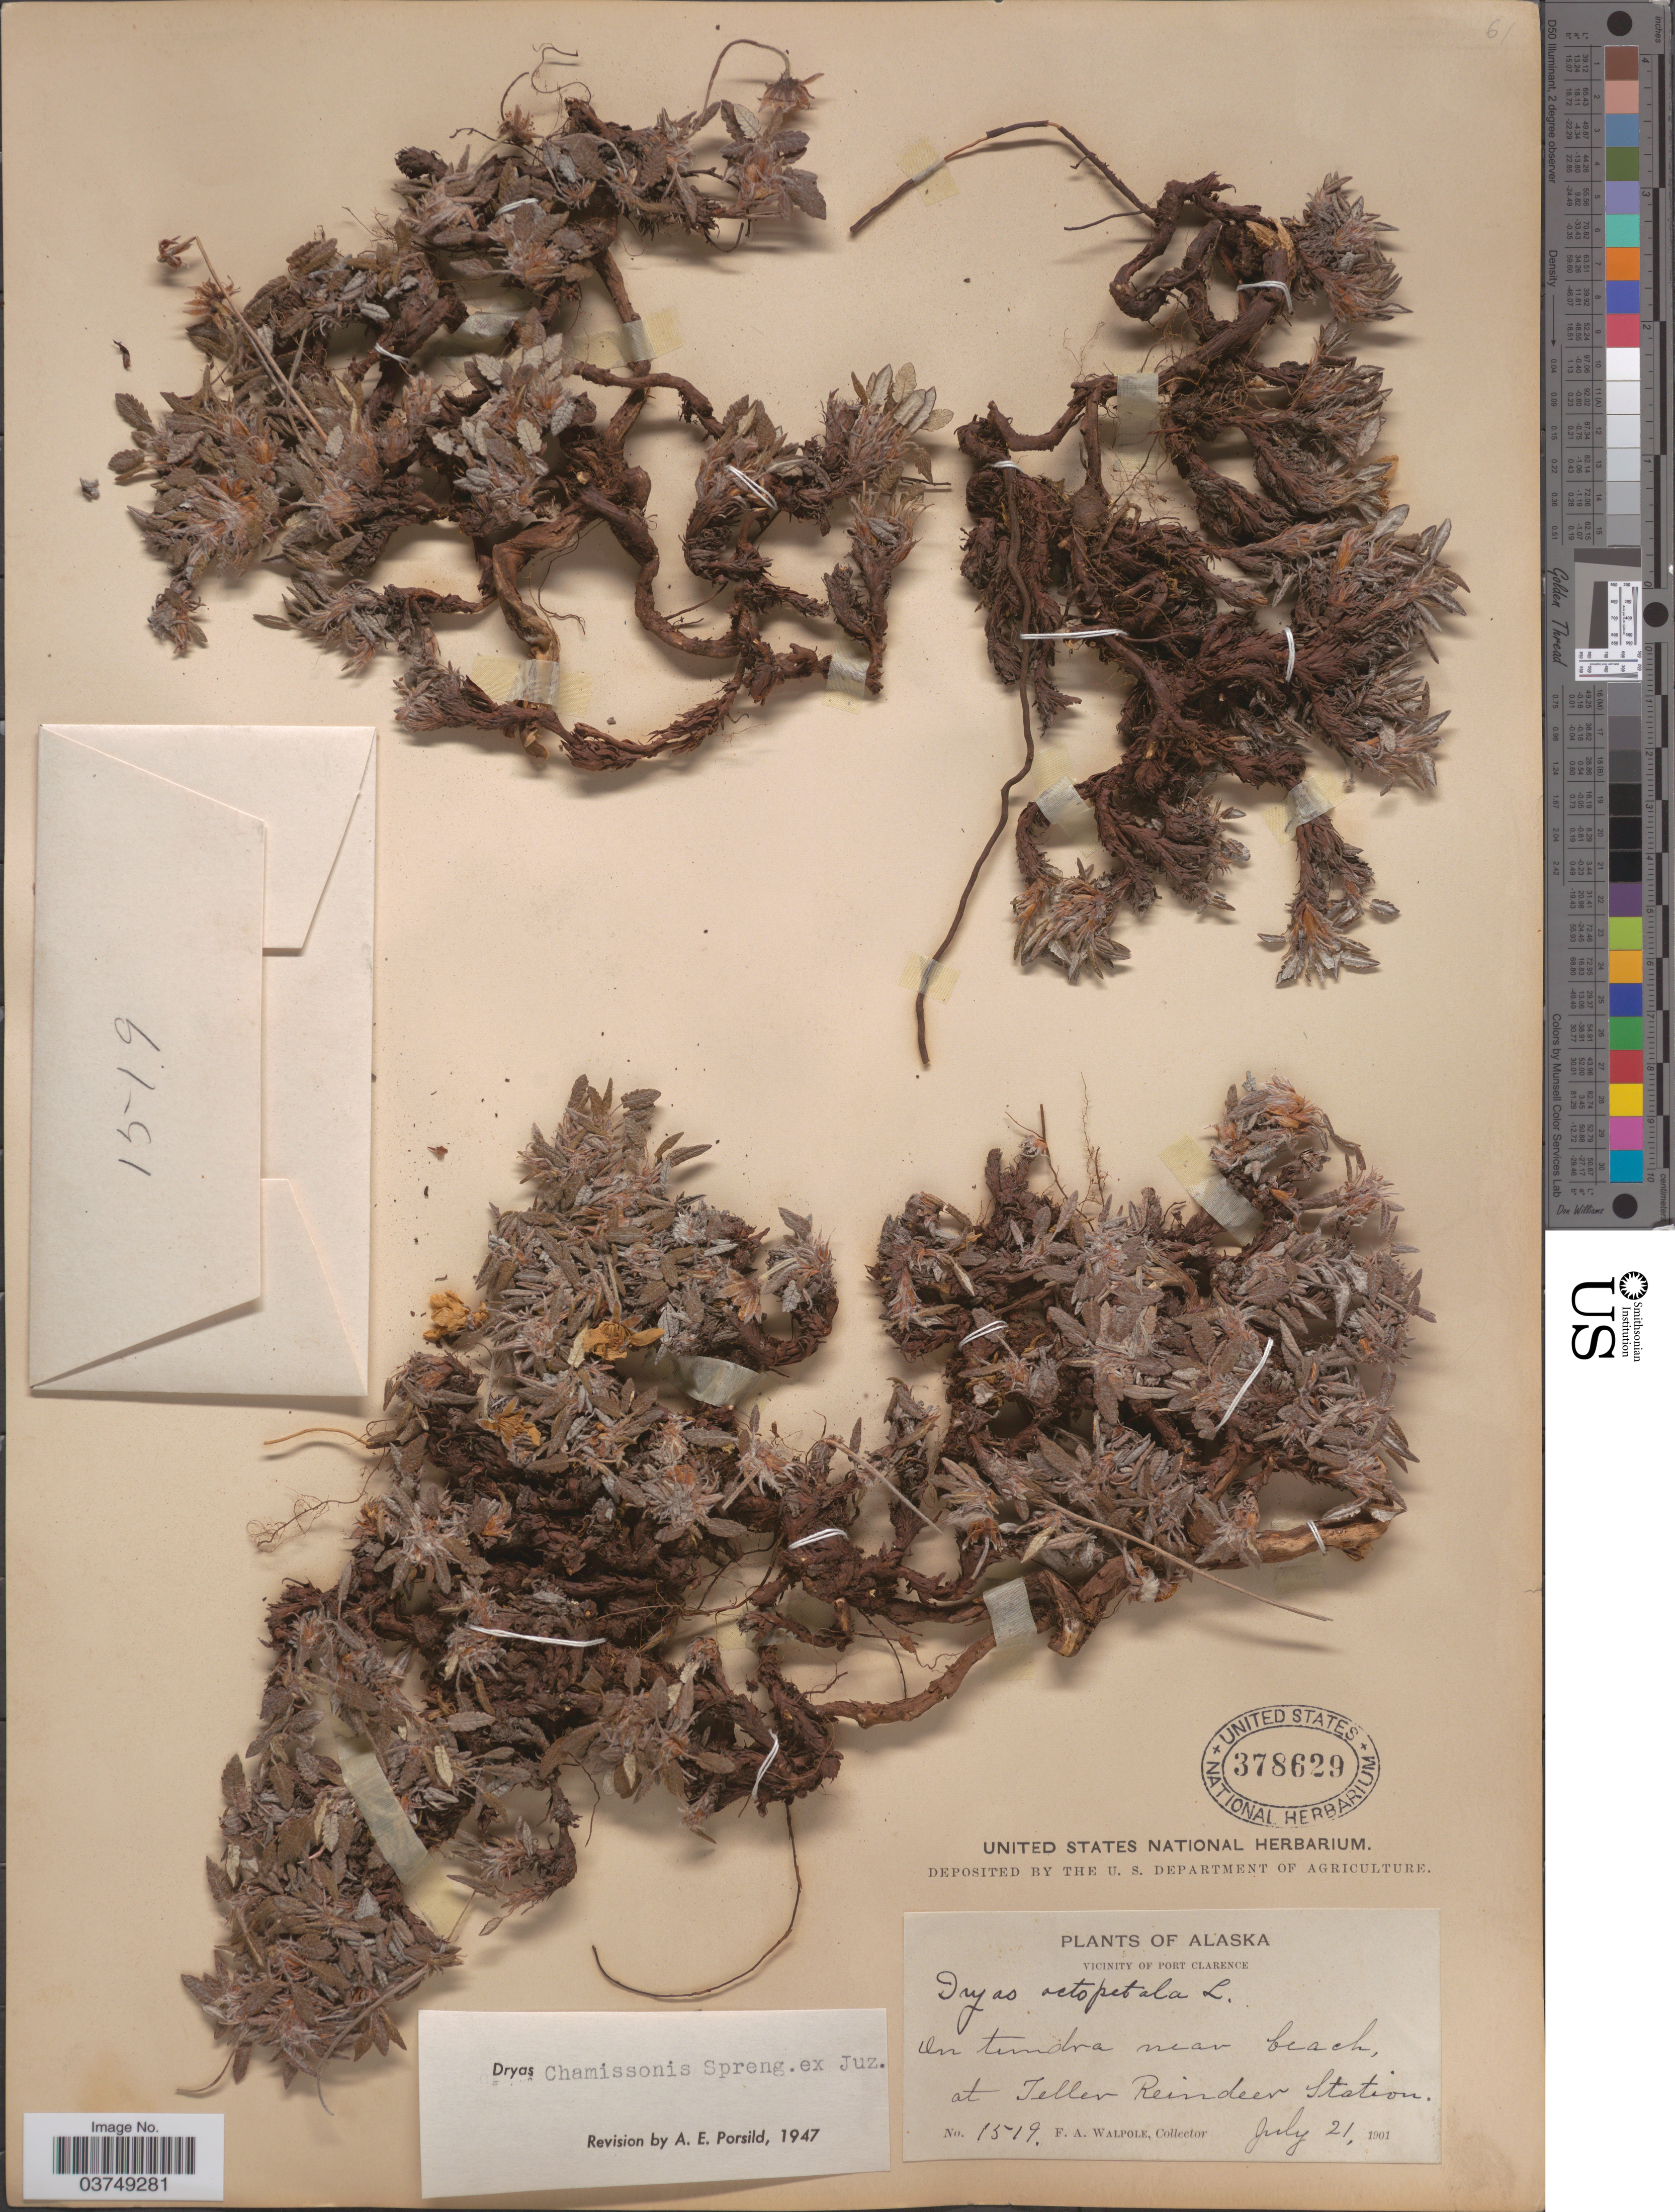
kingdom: Plantae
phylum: Tracheophyta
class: Magnoliopsida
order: Rosales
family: Rosaceae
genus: Dryas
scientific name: Dryas chamissonis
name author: Spreng. ex Juz.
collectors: F. Walpole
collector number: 1519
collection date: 1901-07-21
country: United States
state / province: Alaska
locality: Vicinity of Port Clarence. On tundra near beach, at Teller Reindeer Station.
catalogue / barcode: US 378629